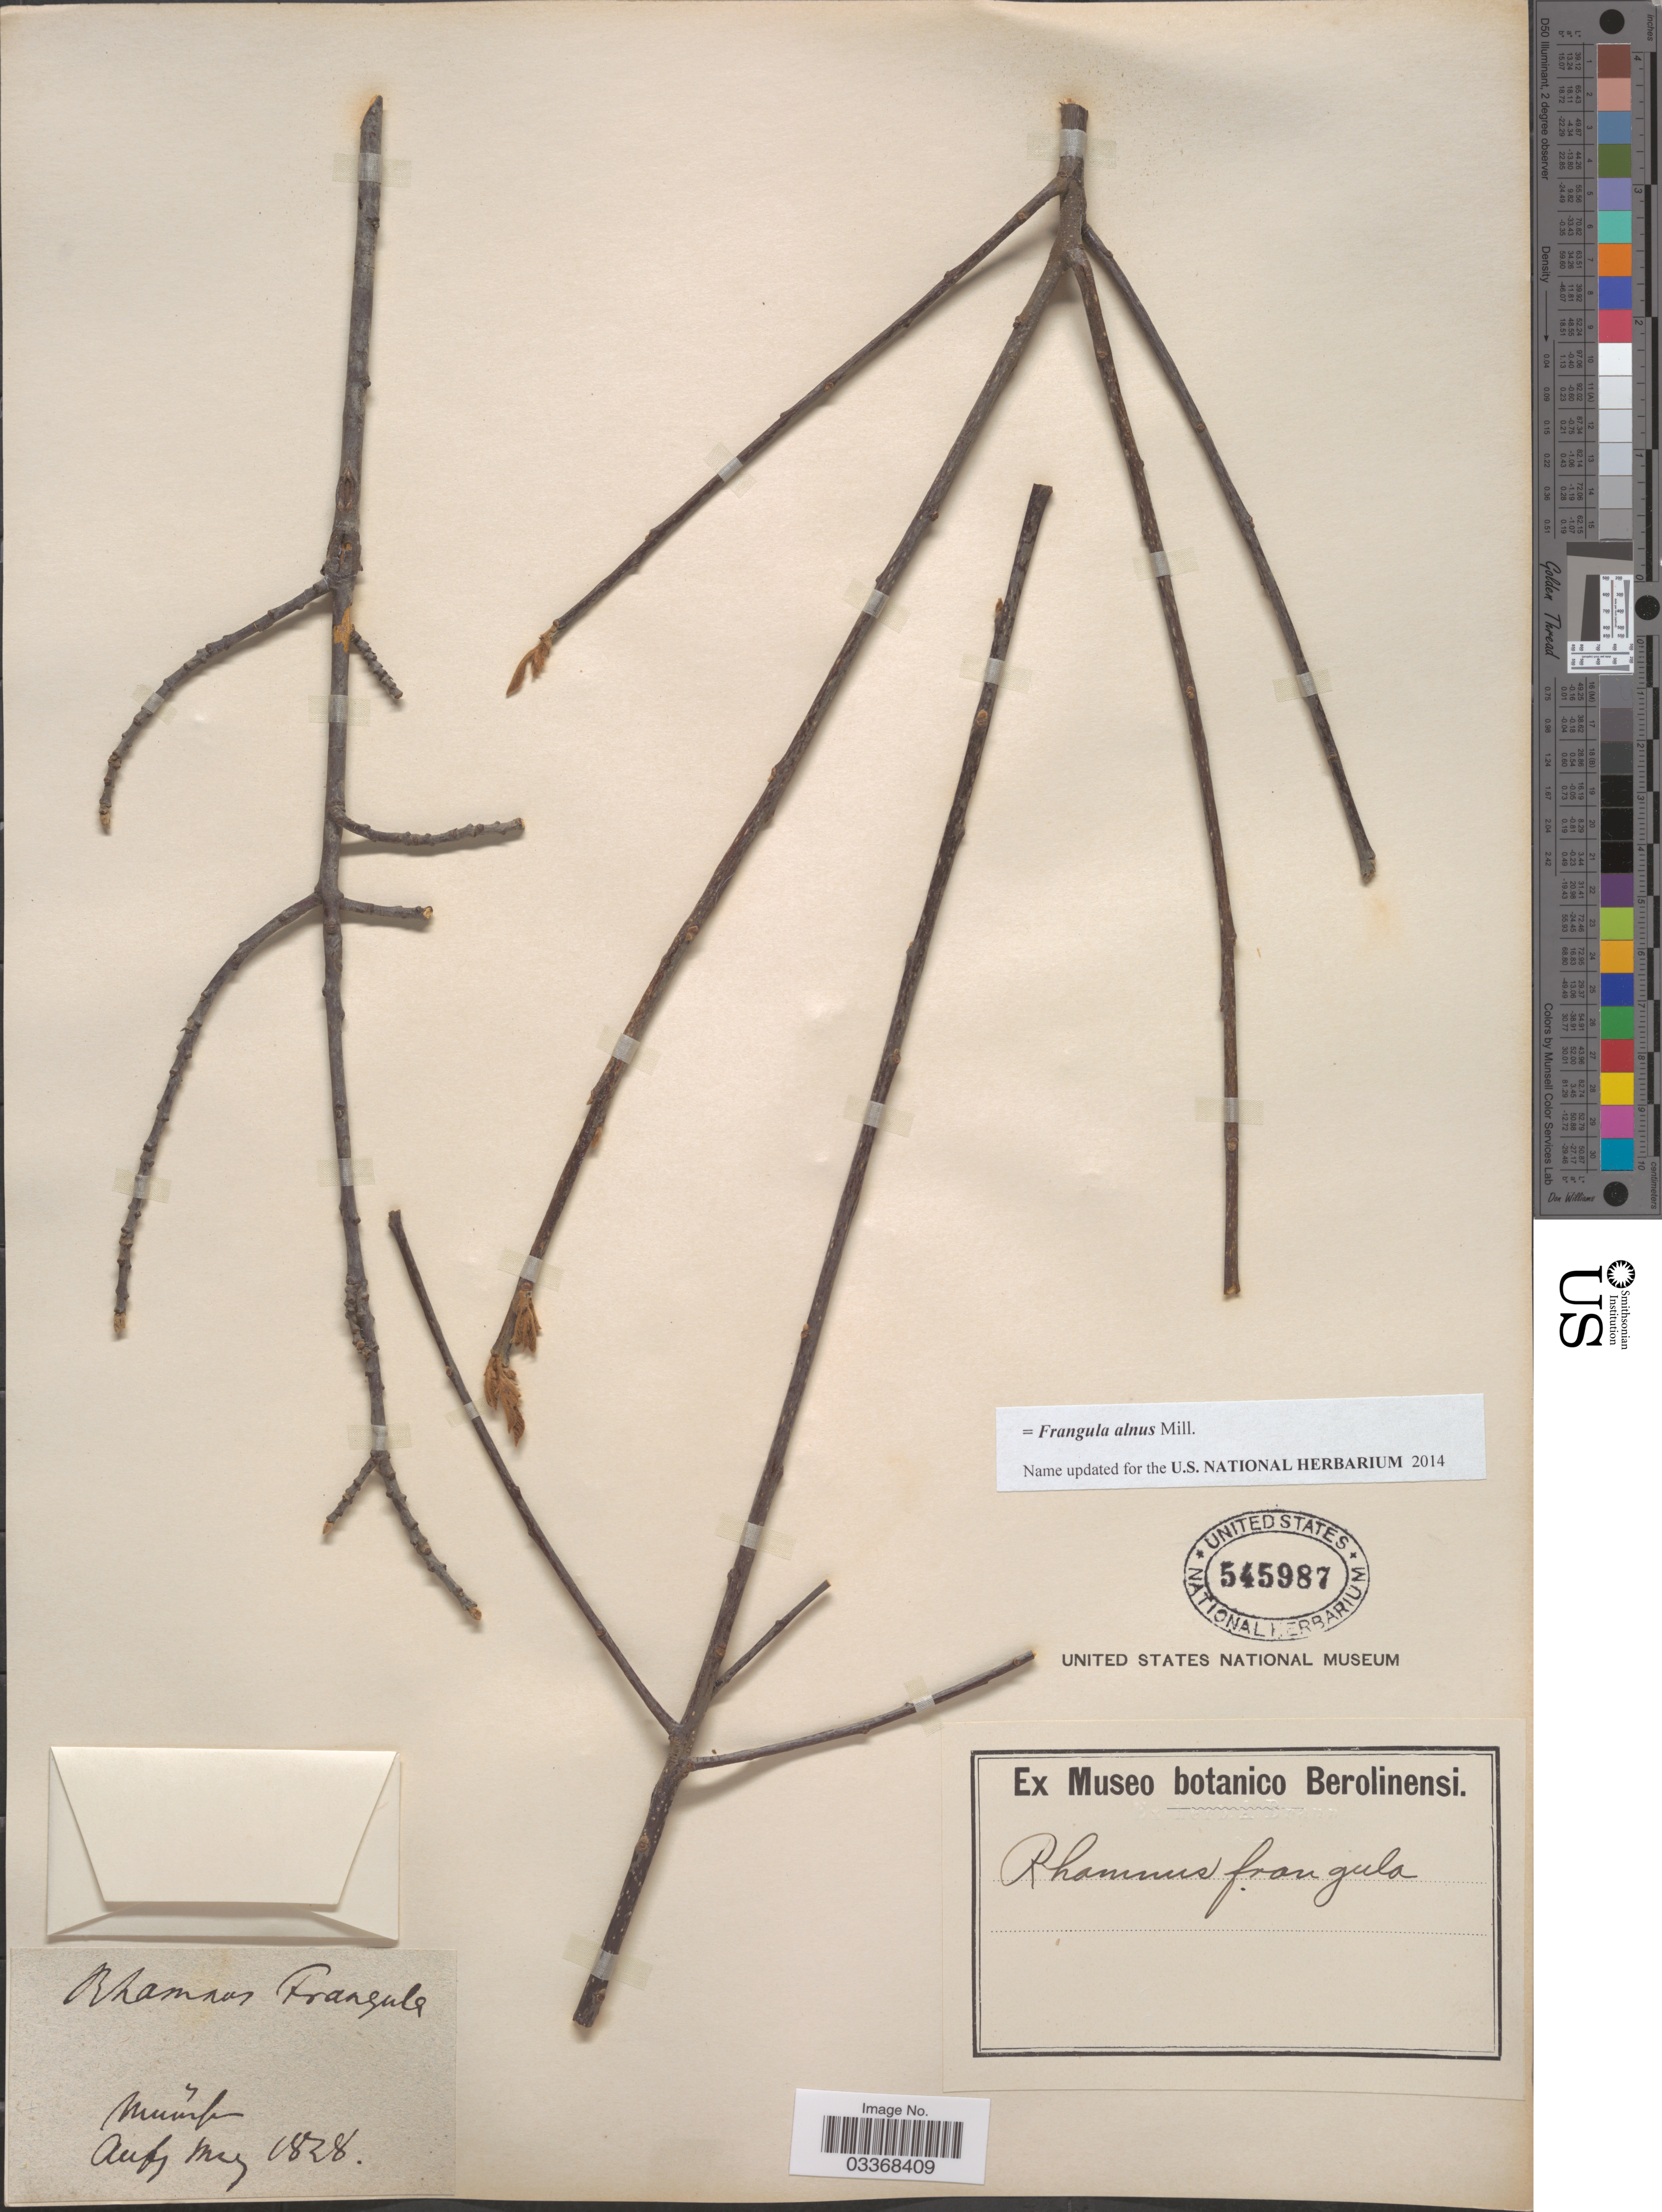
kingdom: Plantae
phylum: Tracheophyta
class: Magnoliopsida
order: Rosales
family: Rhamnaceae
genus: Frangula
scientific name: Frangula alnus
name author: Mill.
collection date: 1828-05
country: Germany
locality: München.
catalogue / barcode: US 545987